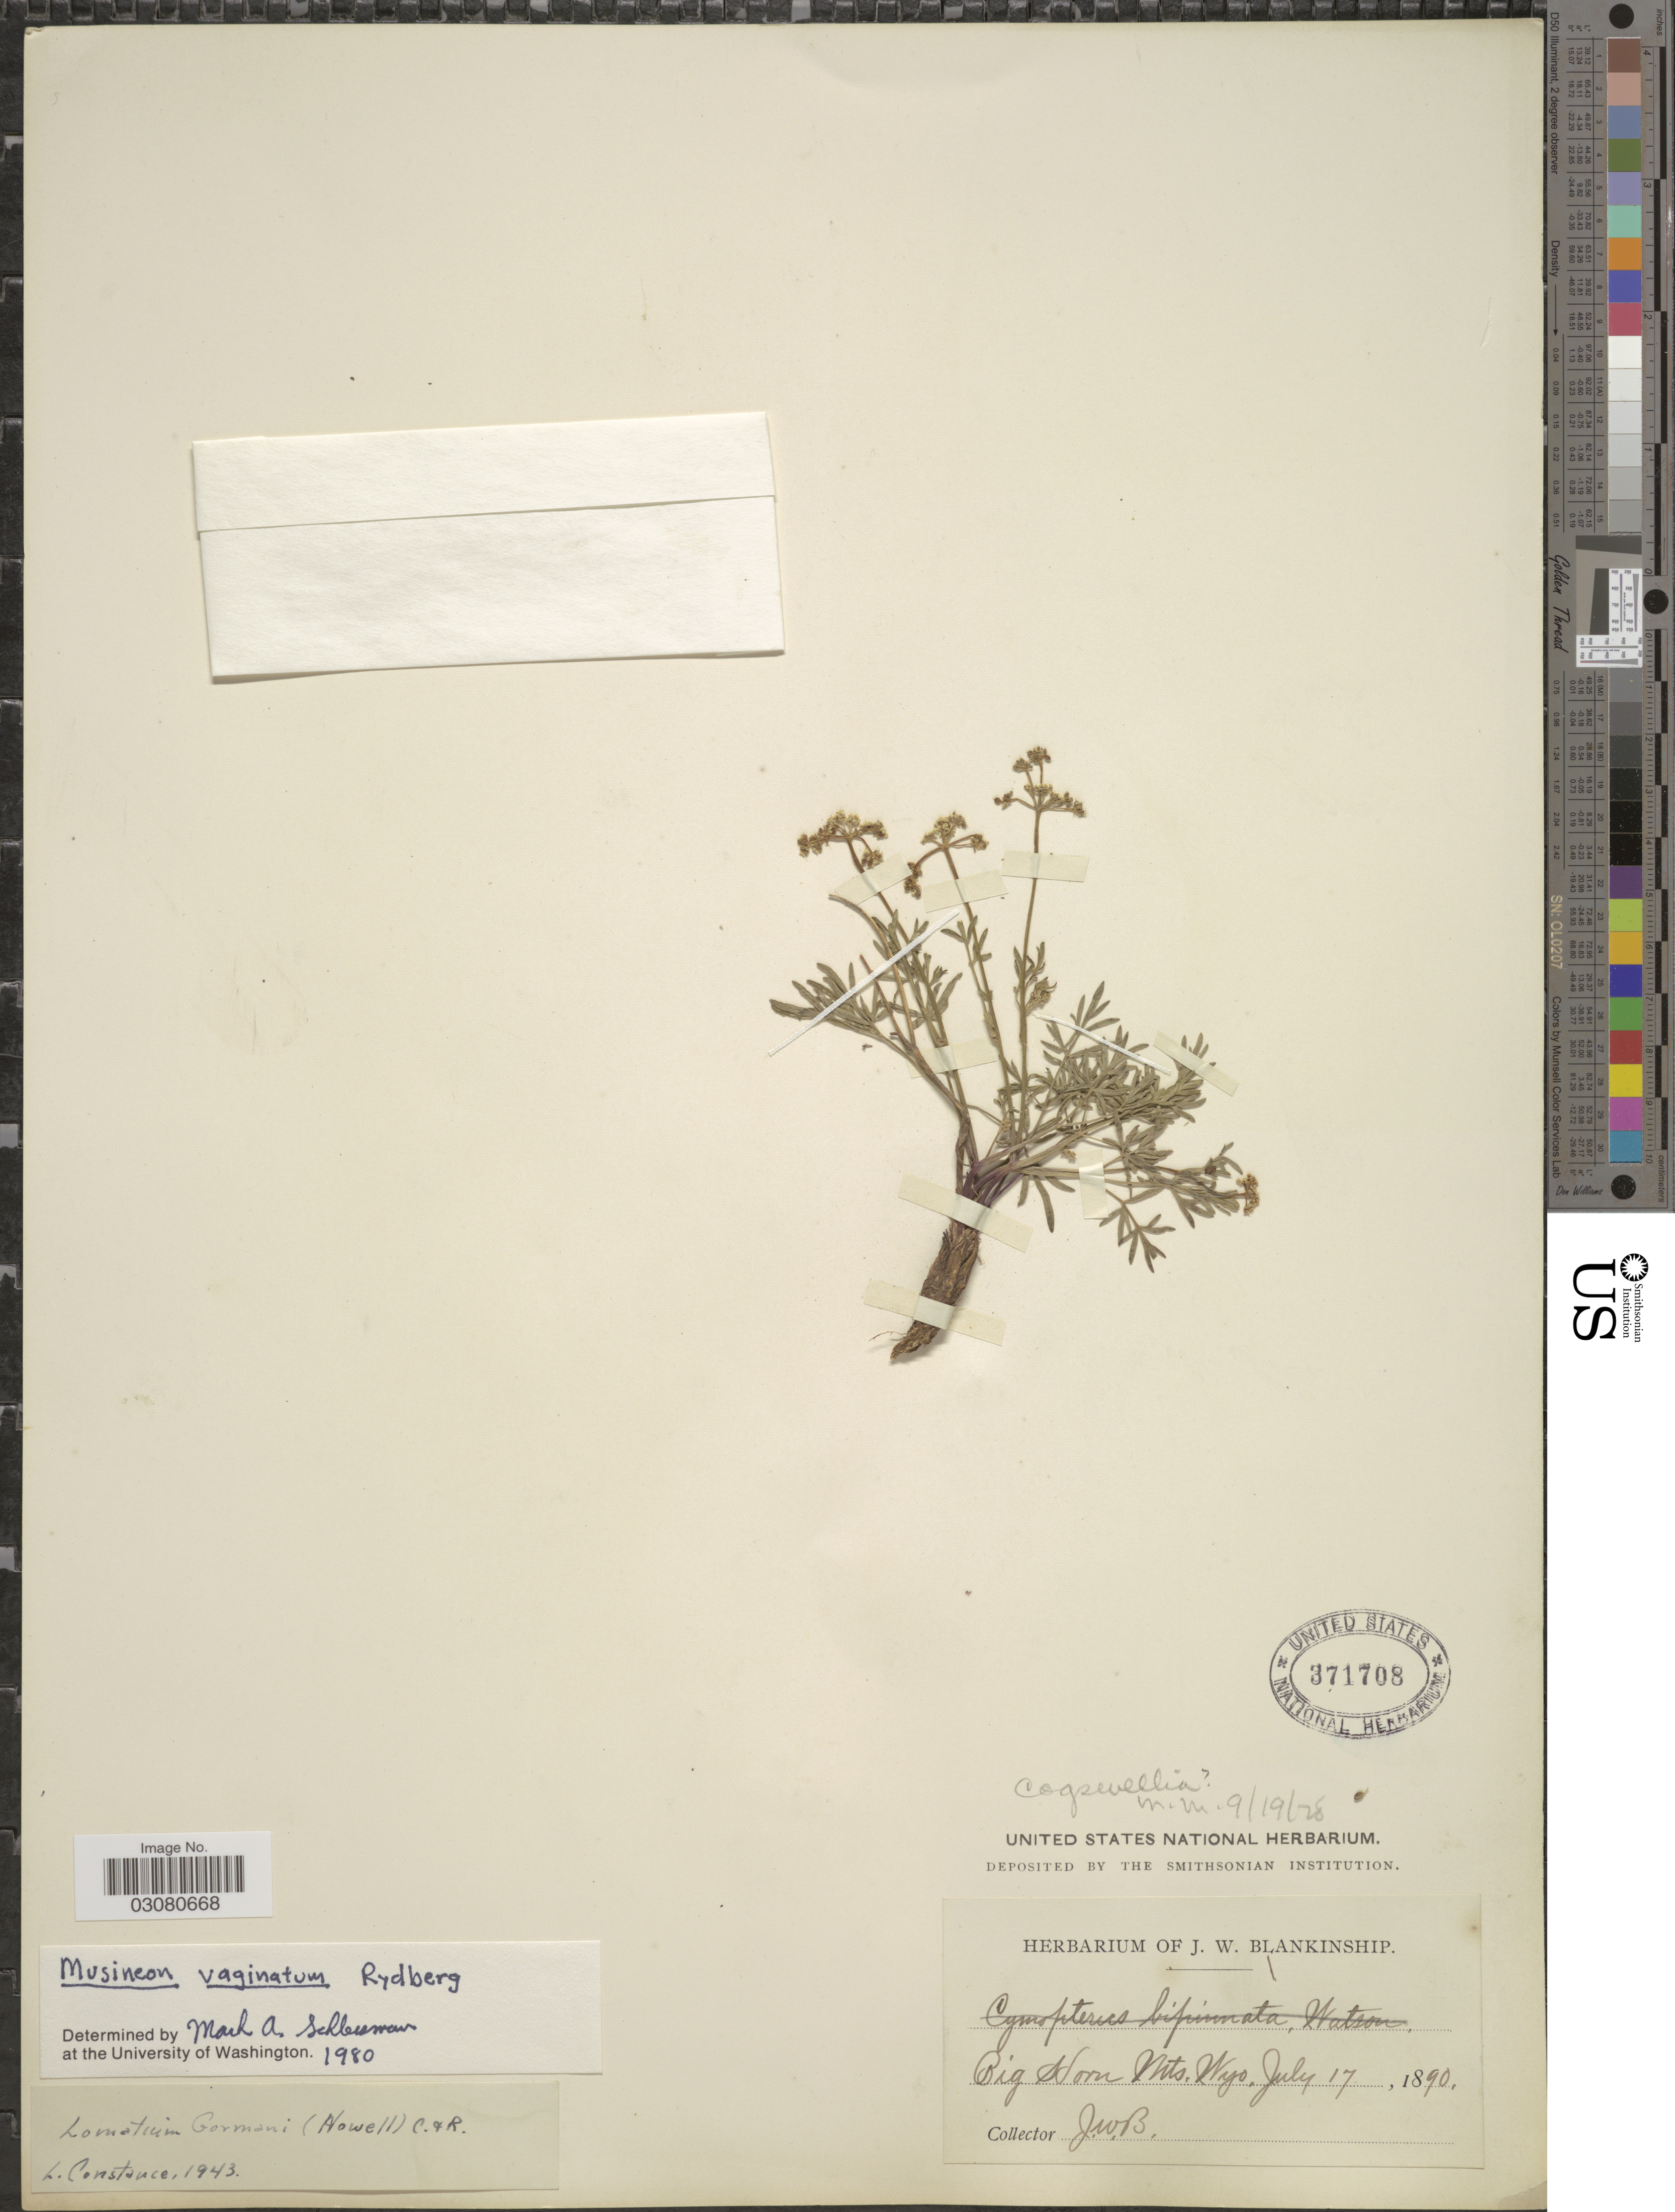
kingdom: Plantae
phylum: Tracheophyta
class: Magnoliopsida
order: Apiales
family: Apiaceae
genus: Musineon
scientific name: Musineon vaginatum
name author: Rydb.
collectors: J. W. Blankinship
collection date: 1890-07-17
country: United States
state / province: Wyoming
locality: Big Horn Mts. Wyo.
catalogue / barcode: US 371708